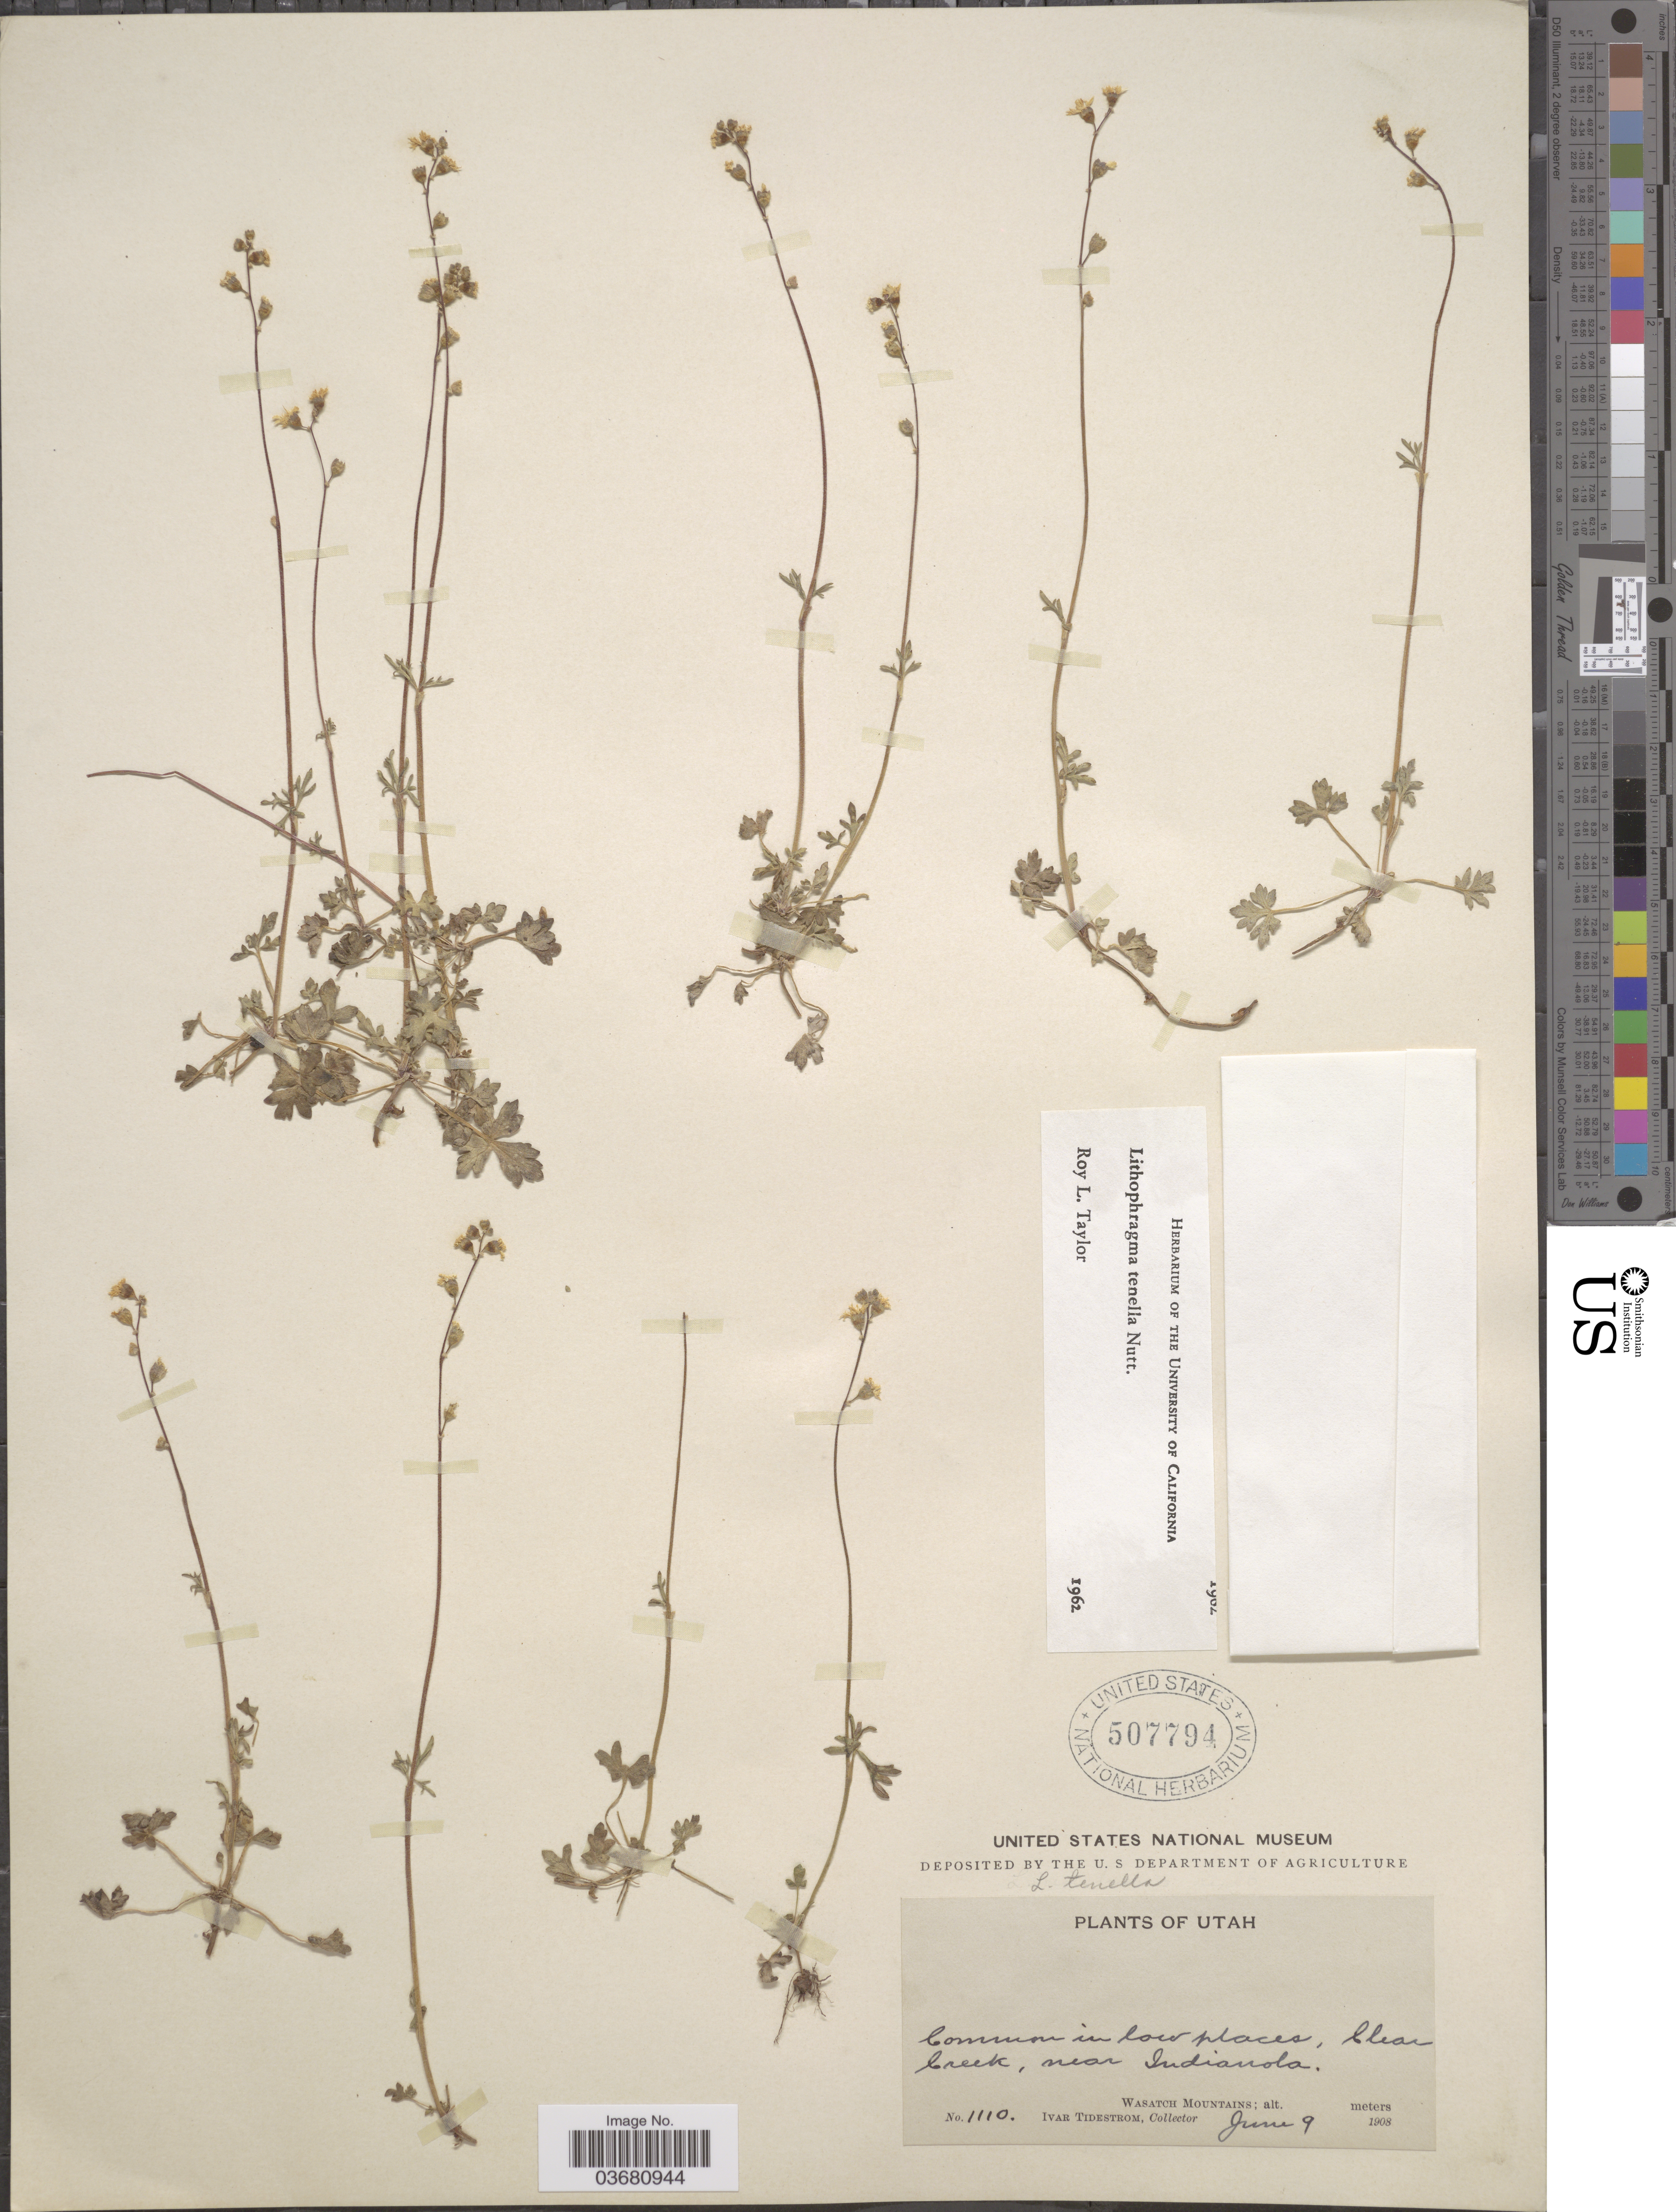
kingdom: Plantae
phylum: Tracheophyta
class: Magnoliopsida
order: Saxifragales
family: Saxifragaceae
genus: Lithophragma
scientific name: Lithophragma tenellum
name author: Nutt.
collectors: I. F. Tidestrom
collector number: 1110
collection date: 1908-06-09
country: United States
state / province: Utah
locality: Clear Creek, near Indianola. Wasatch Mountains.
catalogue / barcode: US 507794